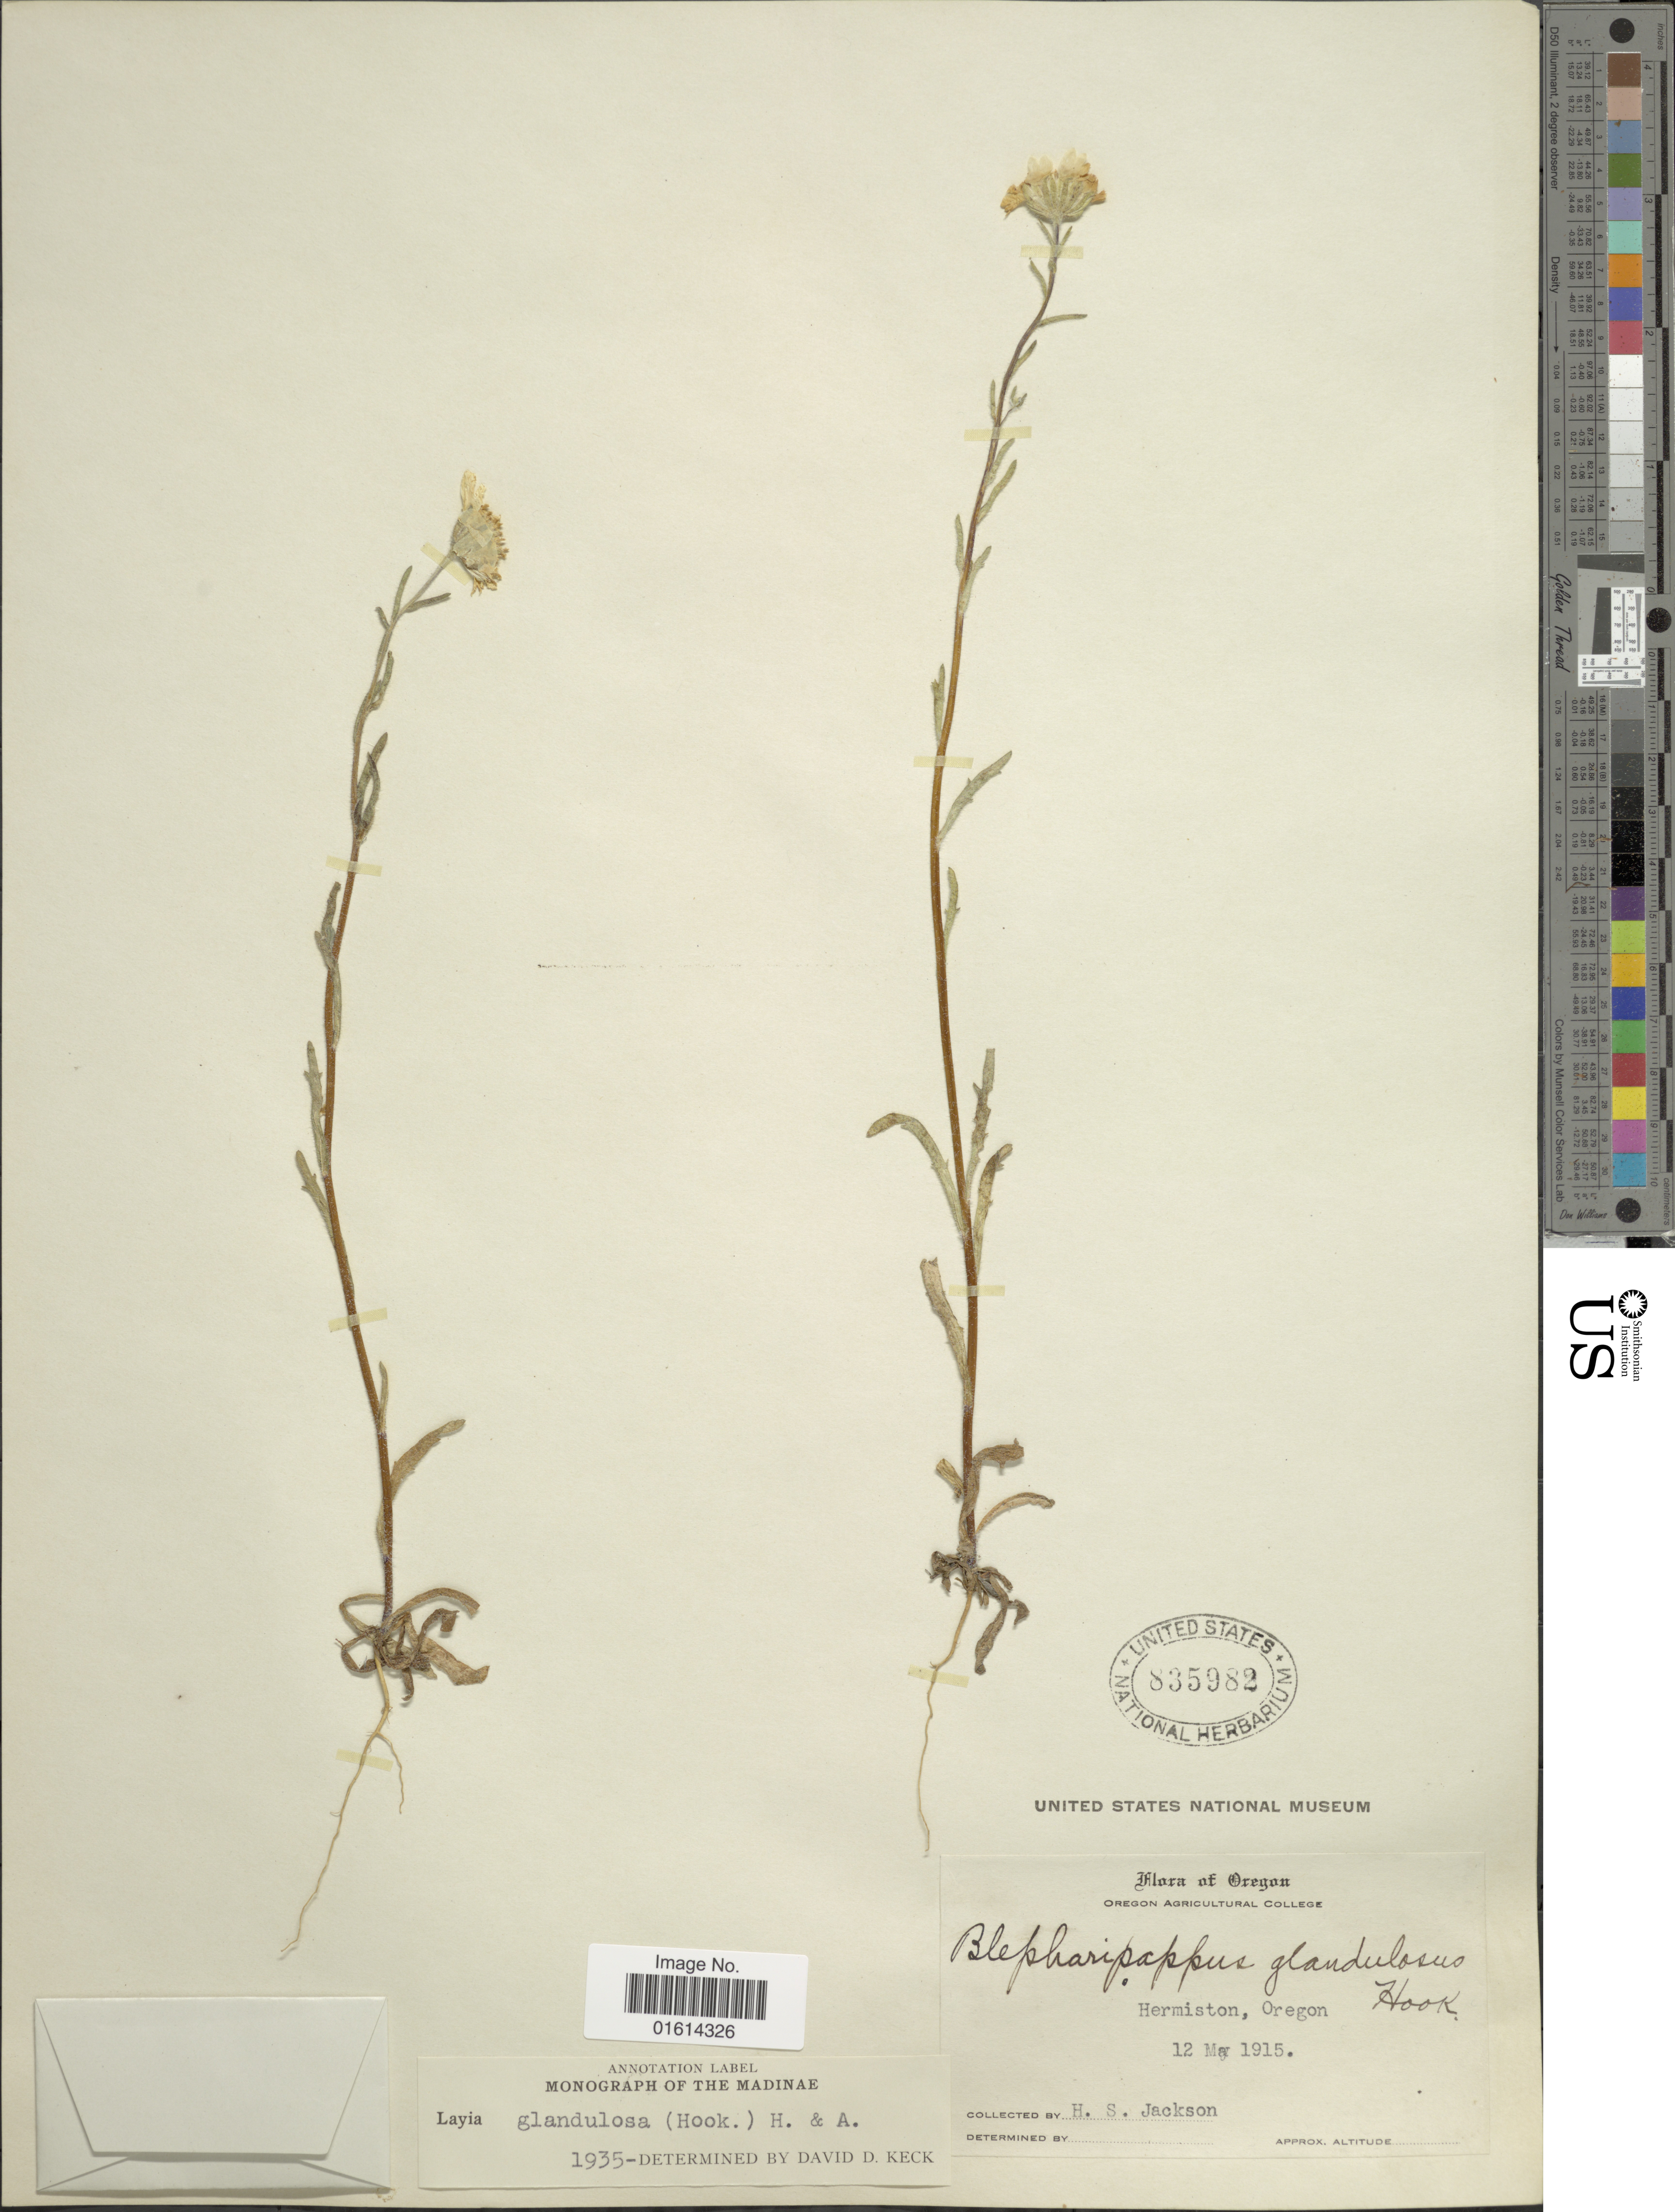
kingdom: Plantae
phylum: Tracheophyta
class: Magnoliopsida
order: Asterales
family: Asteraceae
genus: Layia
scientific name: Layia glandulosa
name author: Hook. & Arn.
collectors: H. Jackson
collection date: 1915-05-12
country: United States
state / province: Oregon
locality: Hermiston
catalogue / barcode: US 835982